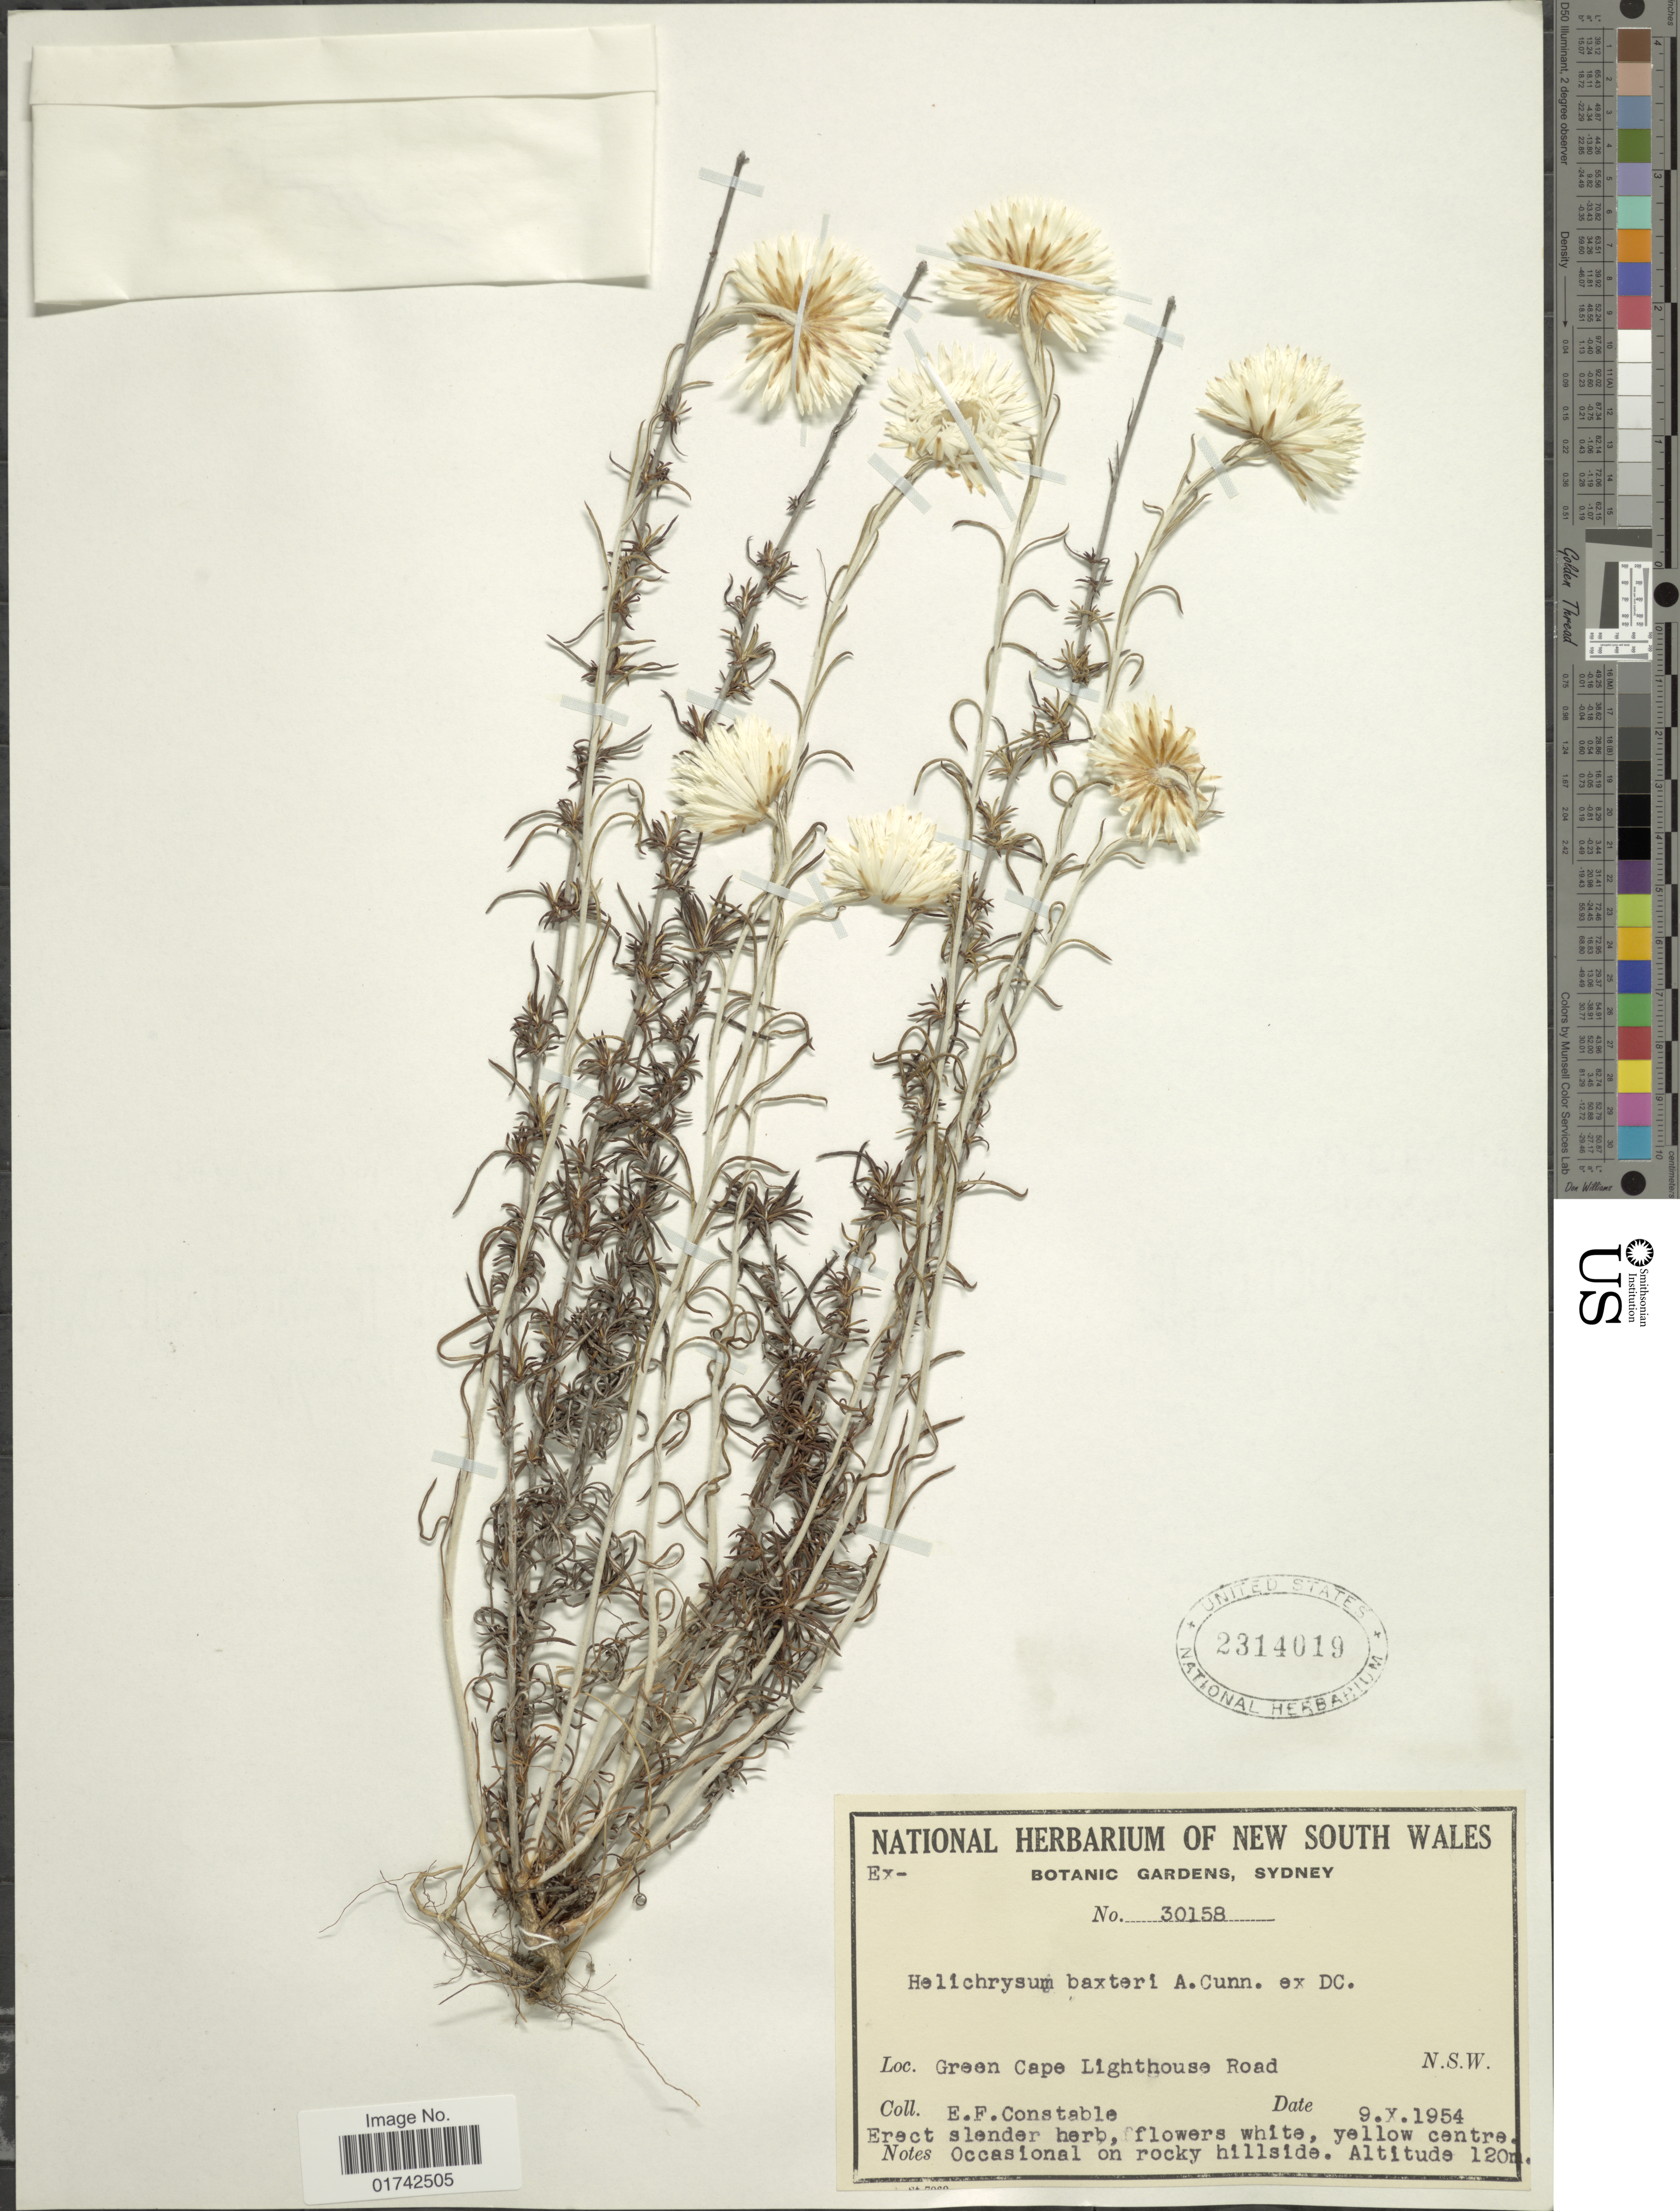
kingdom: Plantae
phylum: Tracheophyta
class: Magnoliopsida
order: Asterales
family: Asteraceae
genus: Helichrysum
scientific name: Helichrysum baxteri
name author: A. Cunn. ex DC.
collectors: E. F. Constable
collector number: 30158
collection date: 1954-10-09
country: Australia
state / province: New South Wales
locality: GreenCape Lighthouse Road. N.S.W.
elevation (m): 120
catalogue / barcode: US 2314019